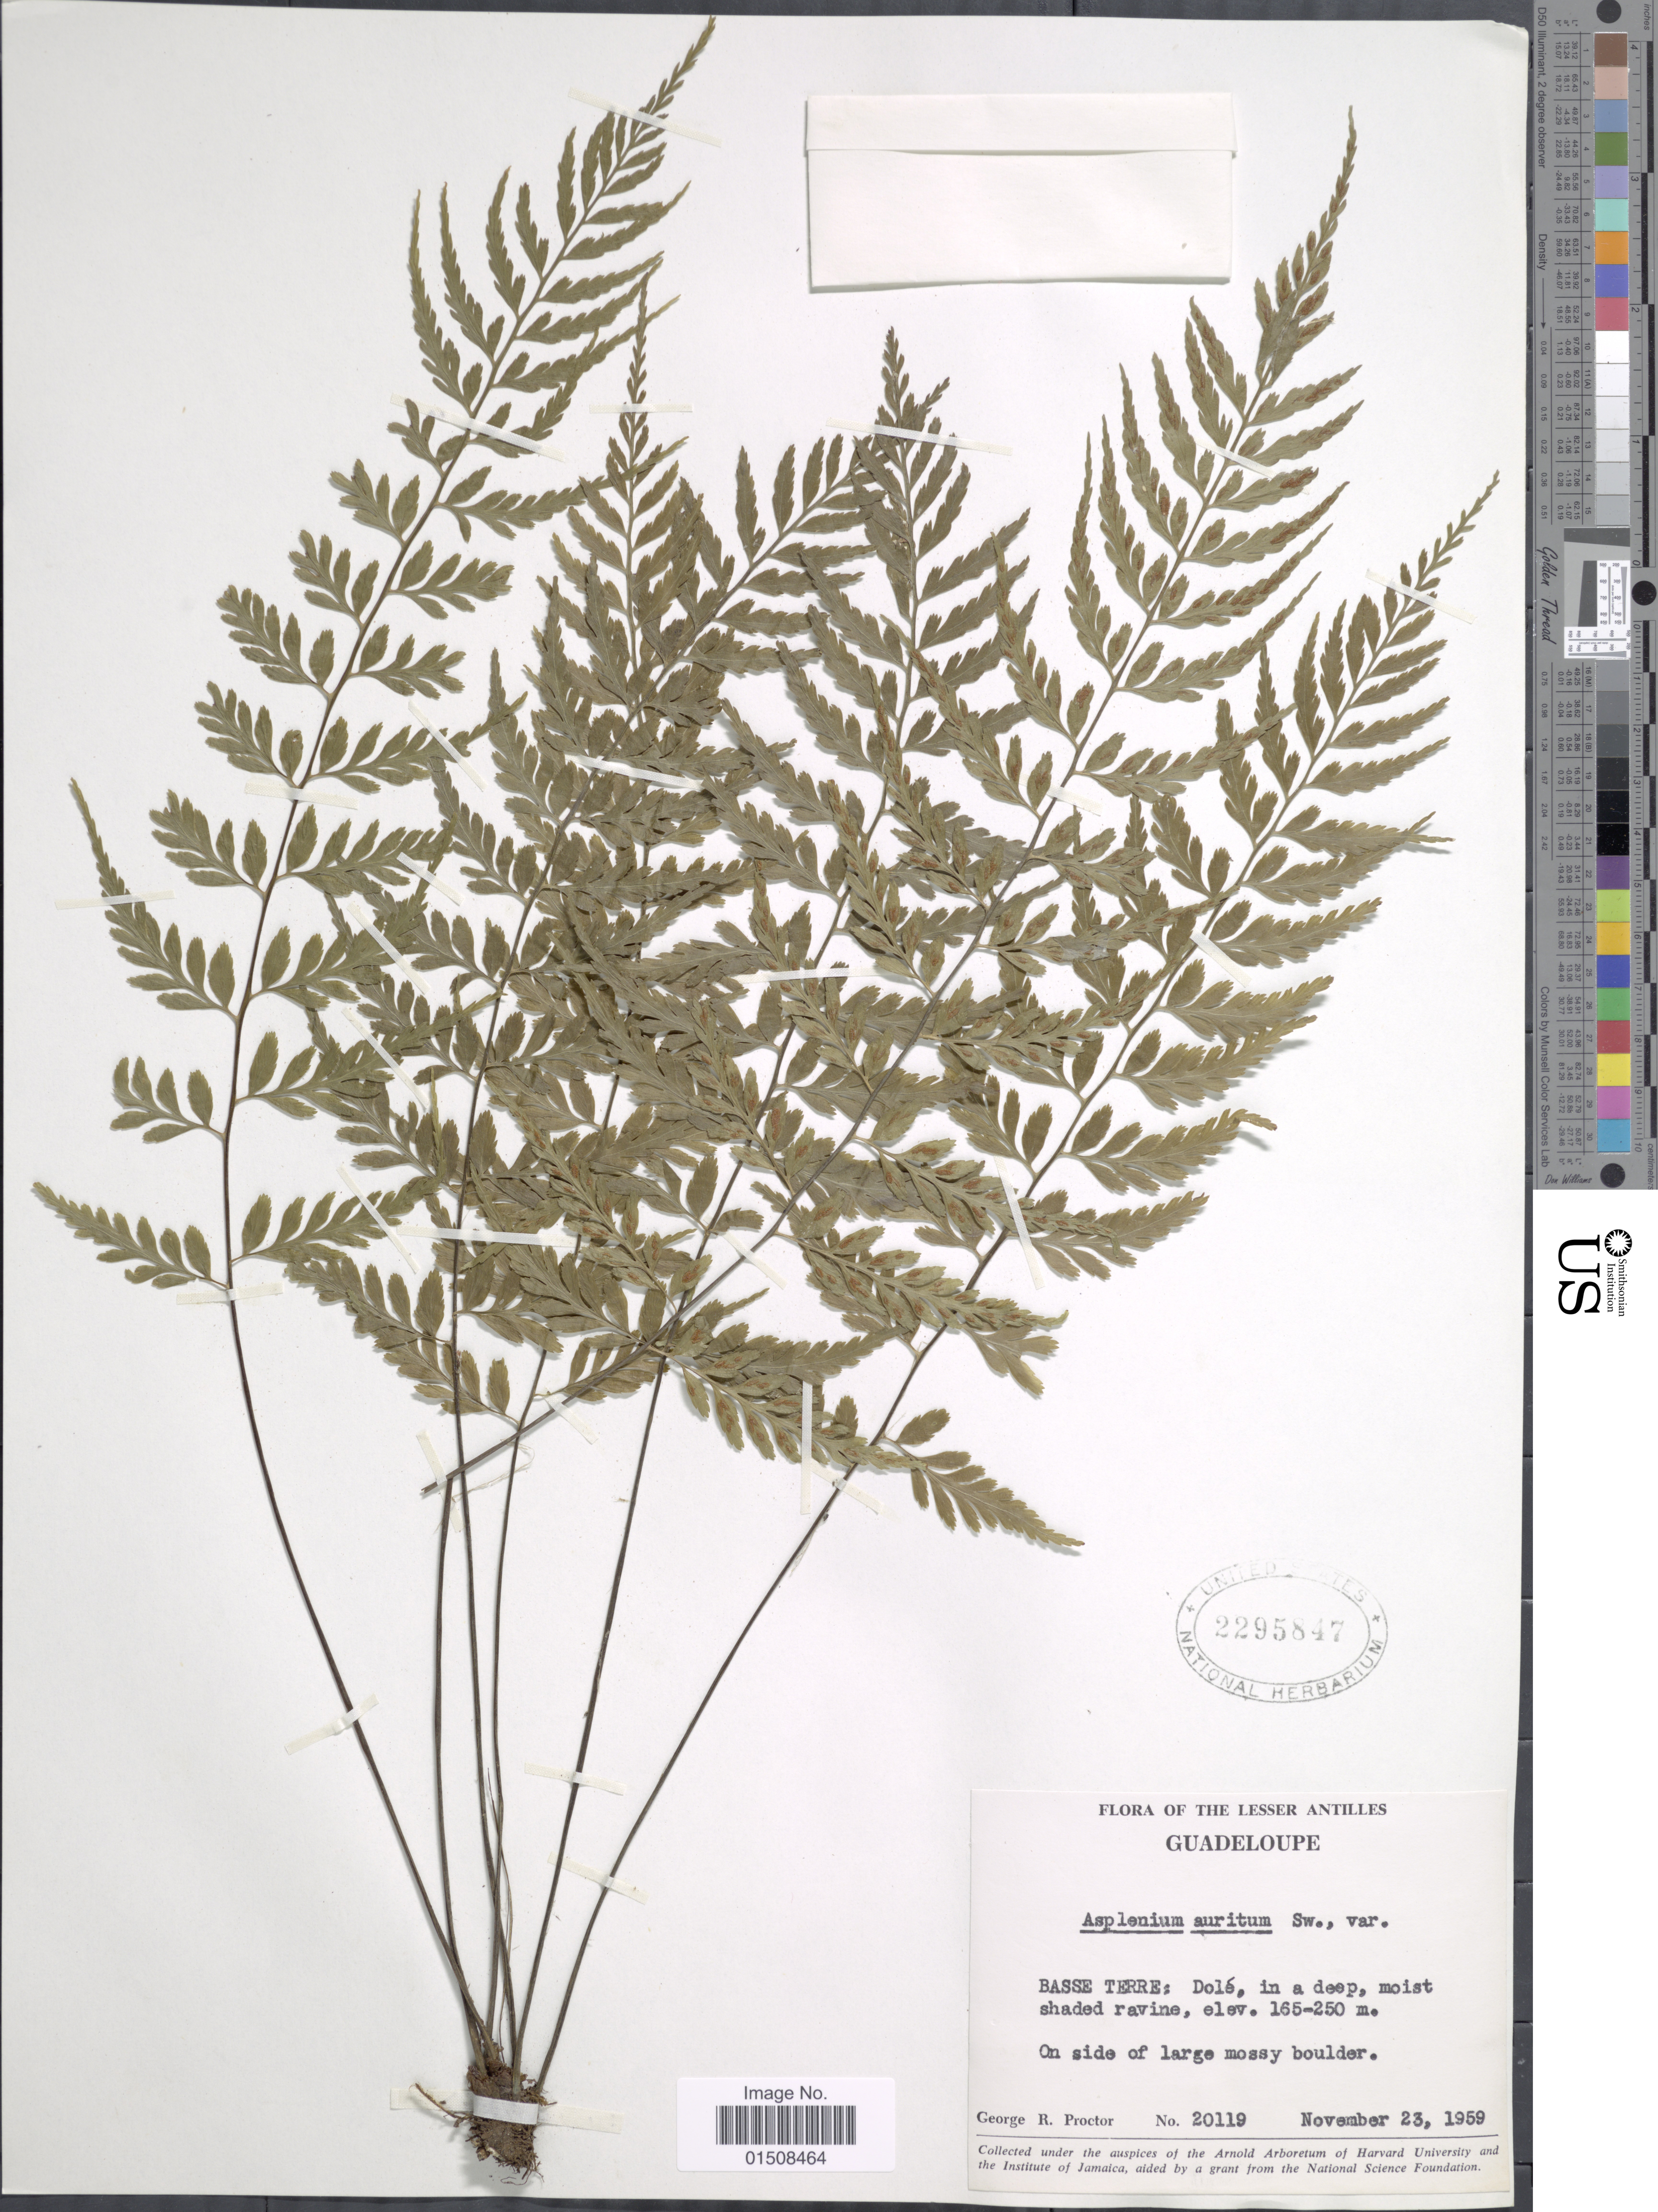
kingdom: Plantae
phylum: Tracheophyta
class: Polypodiopsida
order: Polypodiales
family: Aspleniaceae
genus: Asplenium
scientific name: Asplenium auritum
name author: Sw.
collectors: G. R. Proctor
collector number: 20119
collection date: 1959-11-23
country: Guadeloupe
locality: Basse Terre: Dolé, in a deep, moist shaded ravine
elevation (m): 165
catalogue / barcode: US 2295847